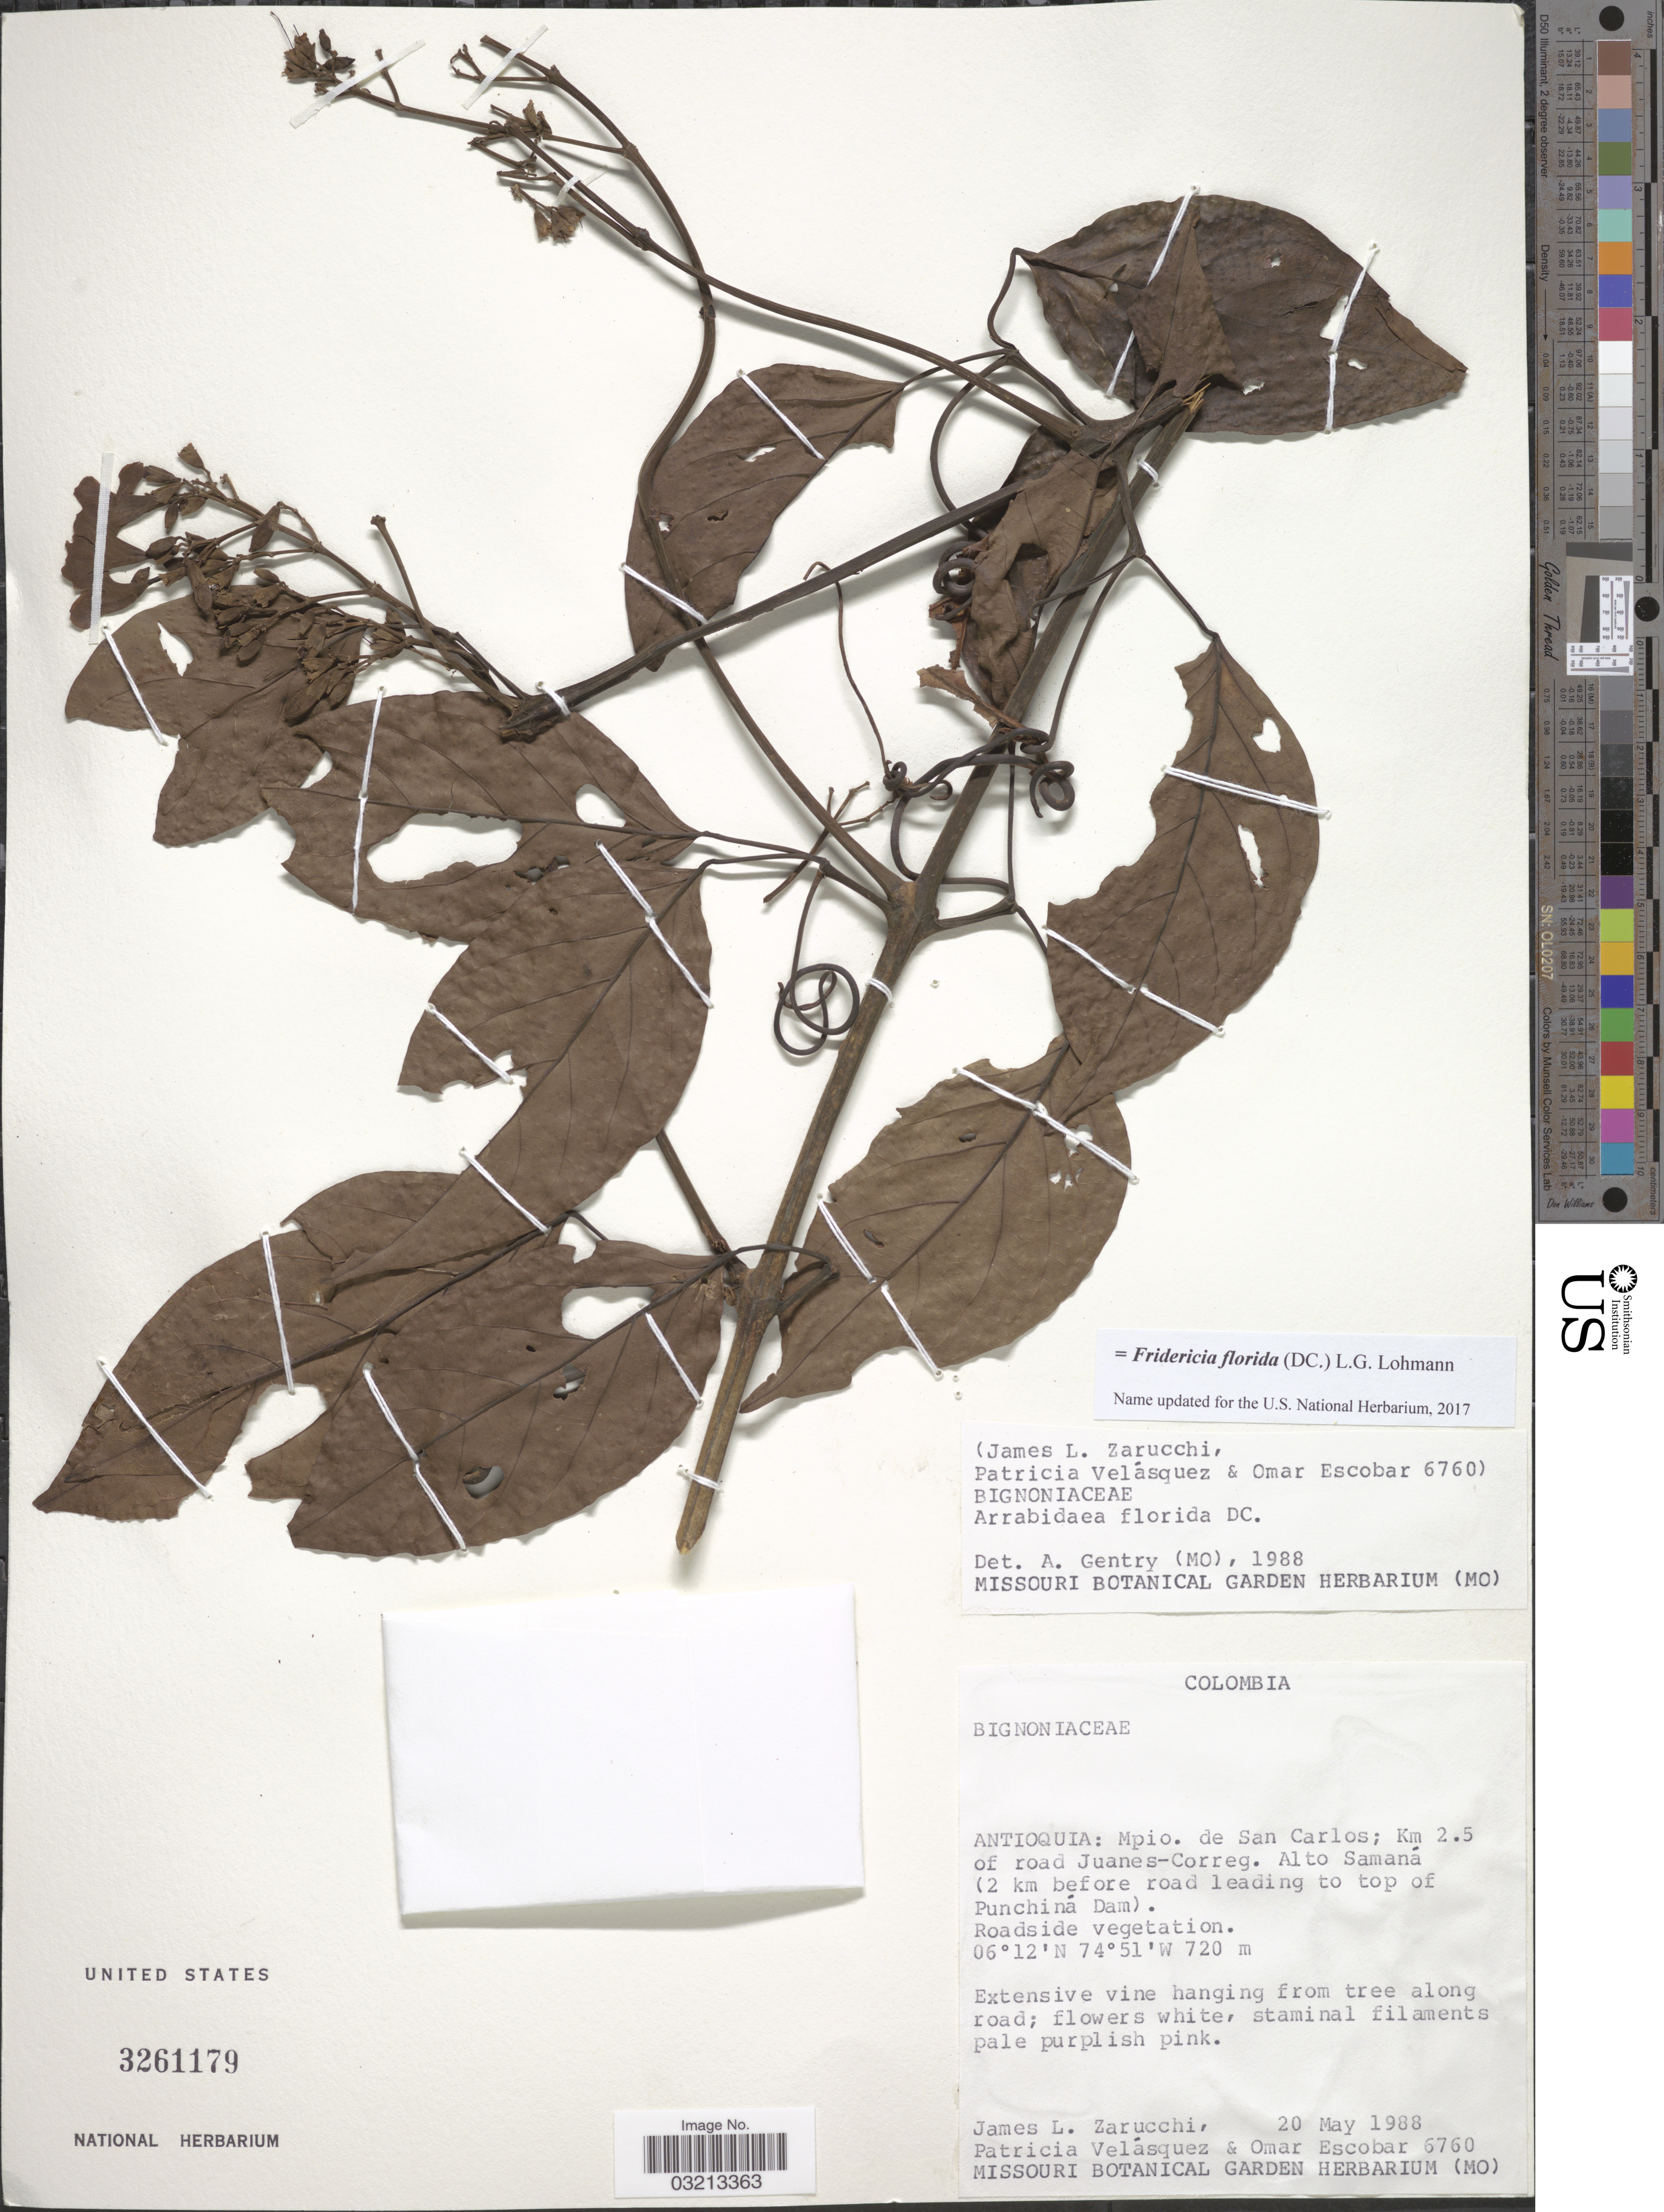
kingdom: Plantae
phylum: Tracheophyta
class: Magnoliopsida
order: Lamiales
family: Bignoniaceae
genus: Tanaecium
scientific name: Tanaecium affine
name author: (A.H. Gentry) L.G. Lohmann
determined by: Frazão, A.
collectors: J. L. Zarucchi, P. Velasquez & O. D. Escobar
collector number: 6760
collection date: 1988-05-20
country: Colombia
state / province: Antioquia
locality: Mpio. de San Carlos; Km 2.5 of road Juanes-Correg. Alto Samaná (2 km before road leading to top of Punchiná Dam).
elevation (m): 720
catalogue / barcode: US 3261179